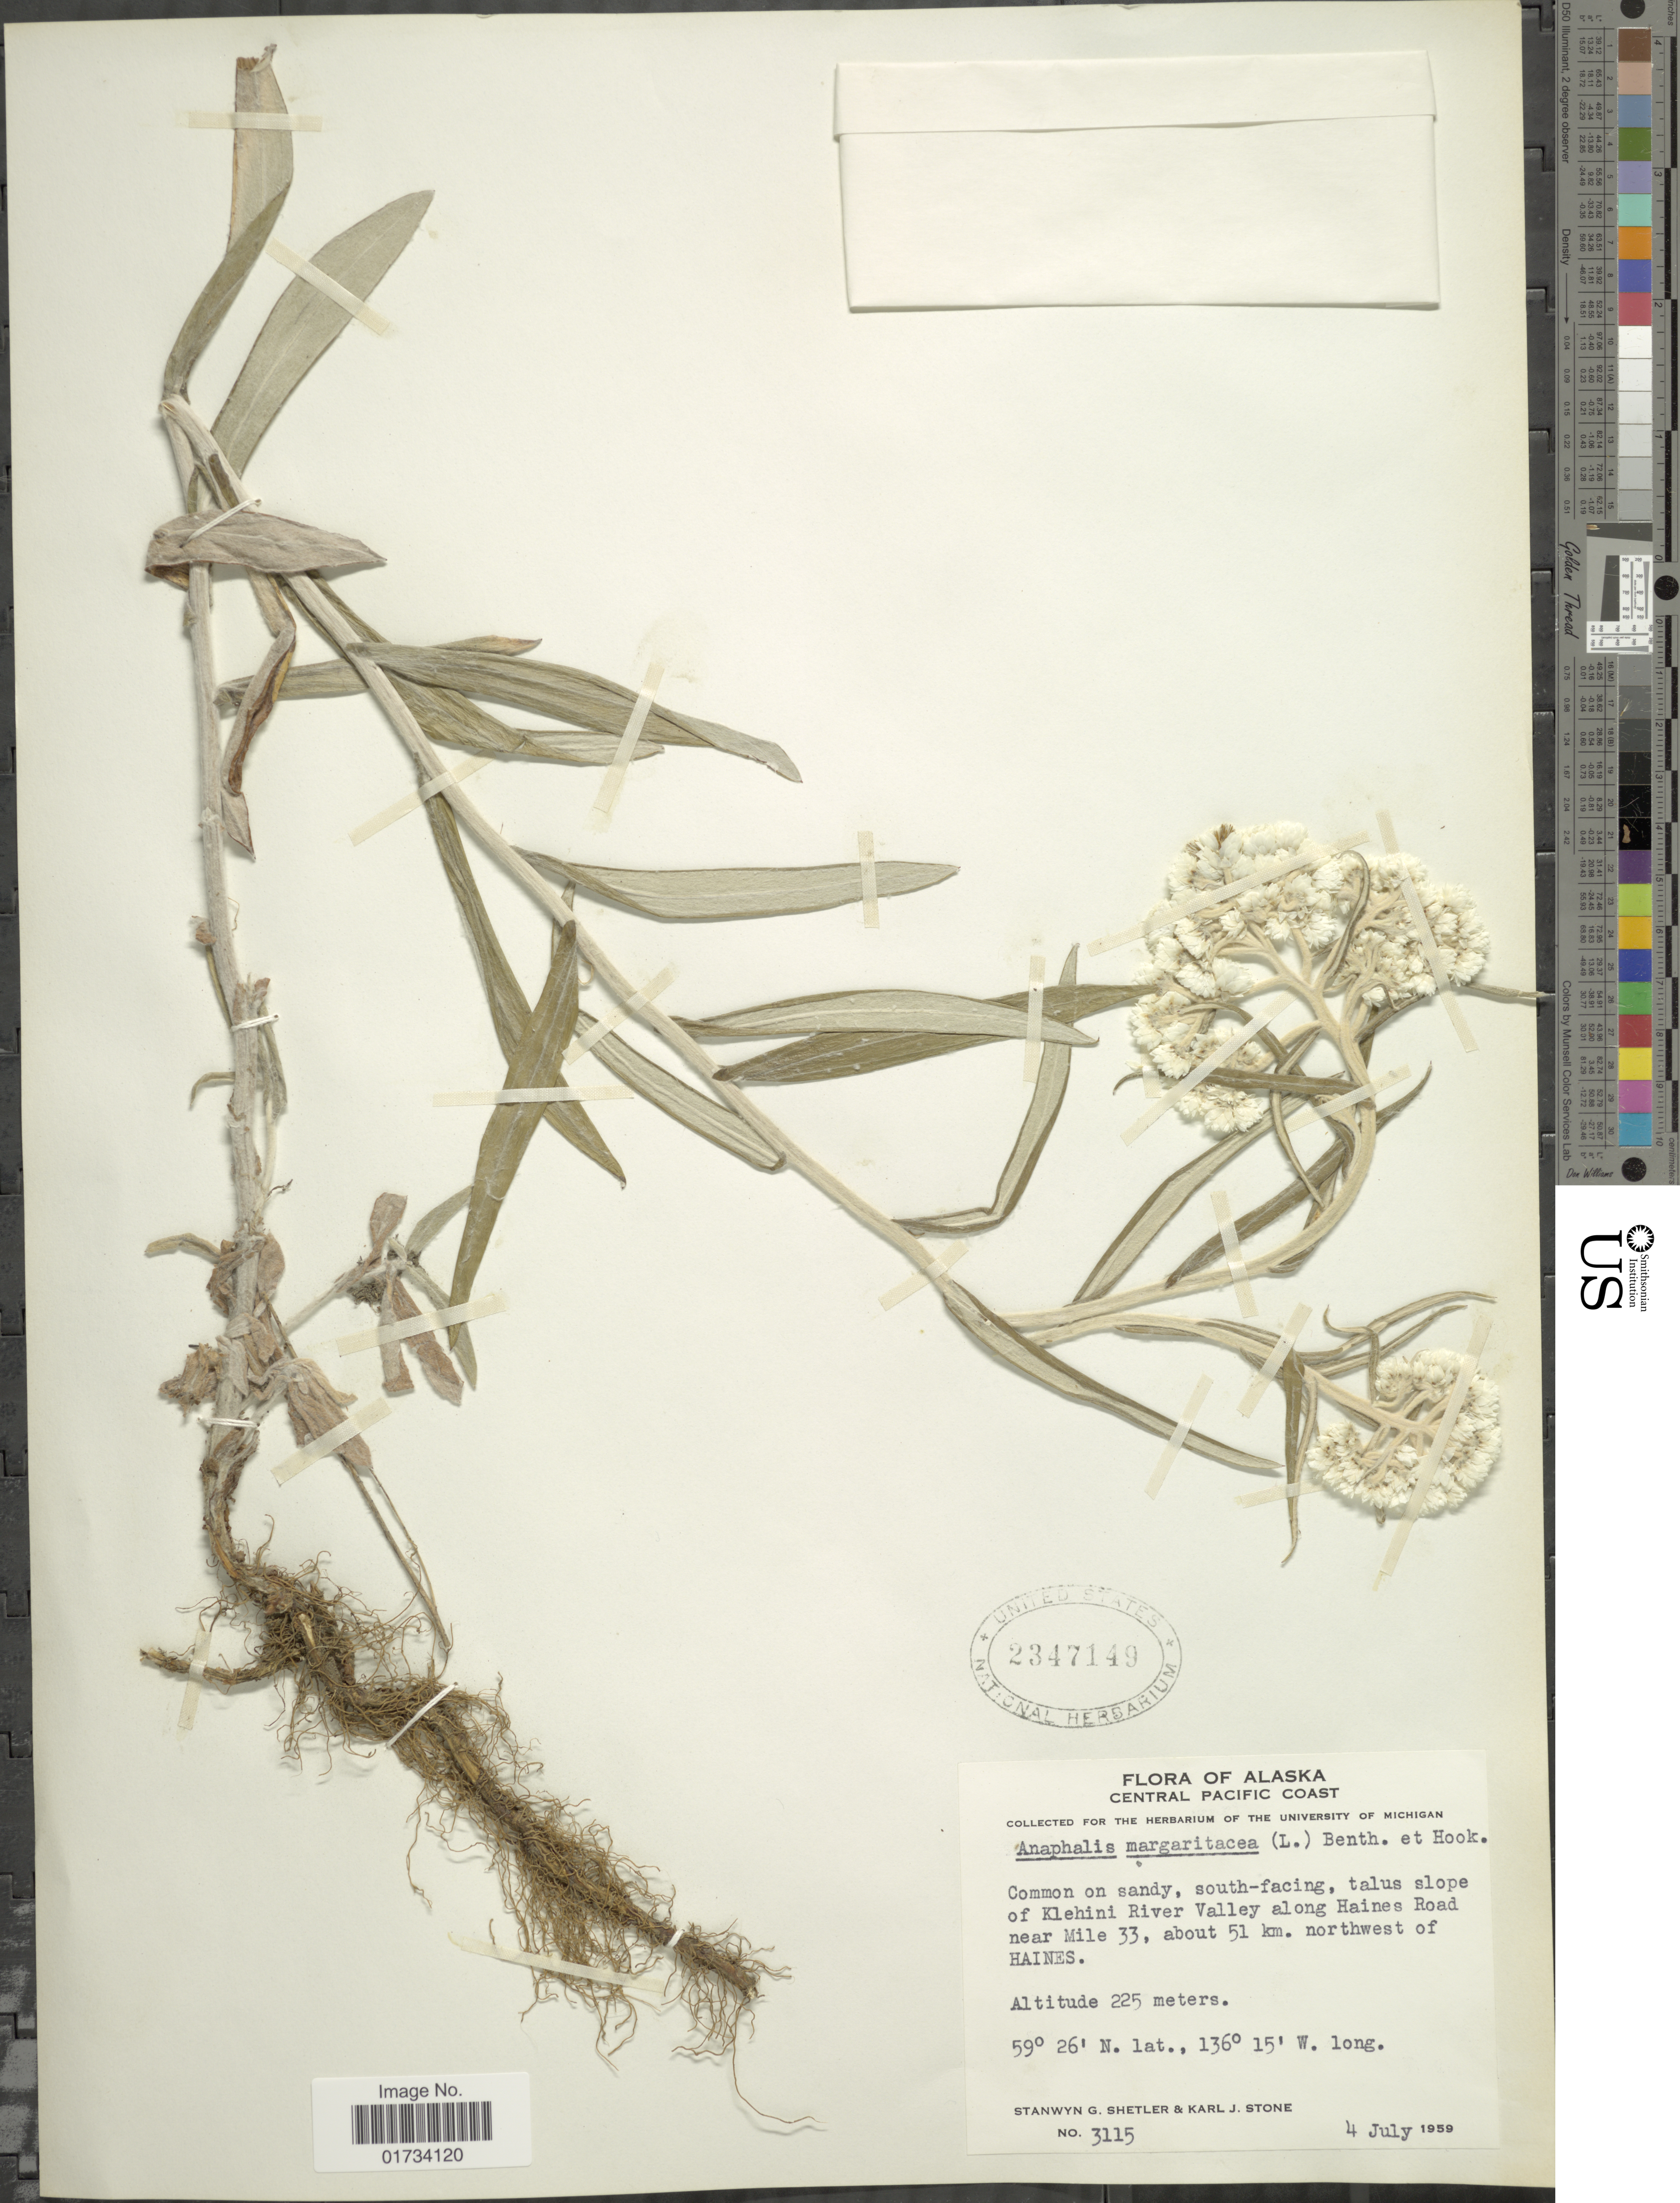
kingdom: Plantae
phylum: Tracheophyta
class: Magnoliopsida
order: Asterales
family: Asteraceae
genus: Anaphalis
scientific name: Anaphalis margaritacea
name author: (L.) Benth. & Hook. f.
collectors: S. Shetler & K. J. Stone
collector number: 3115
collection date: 1959-07-04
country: United States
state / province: Alaska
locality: Central Pacific Coast, common on sandy, south0facing, talus slope of Klehini River Valley along Haines Road near Mile 33, about 51 km. northweast of Haines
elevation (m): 225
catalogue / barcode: US 2347149